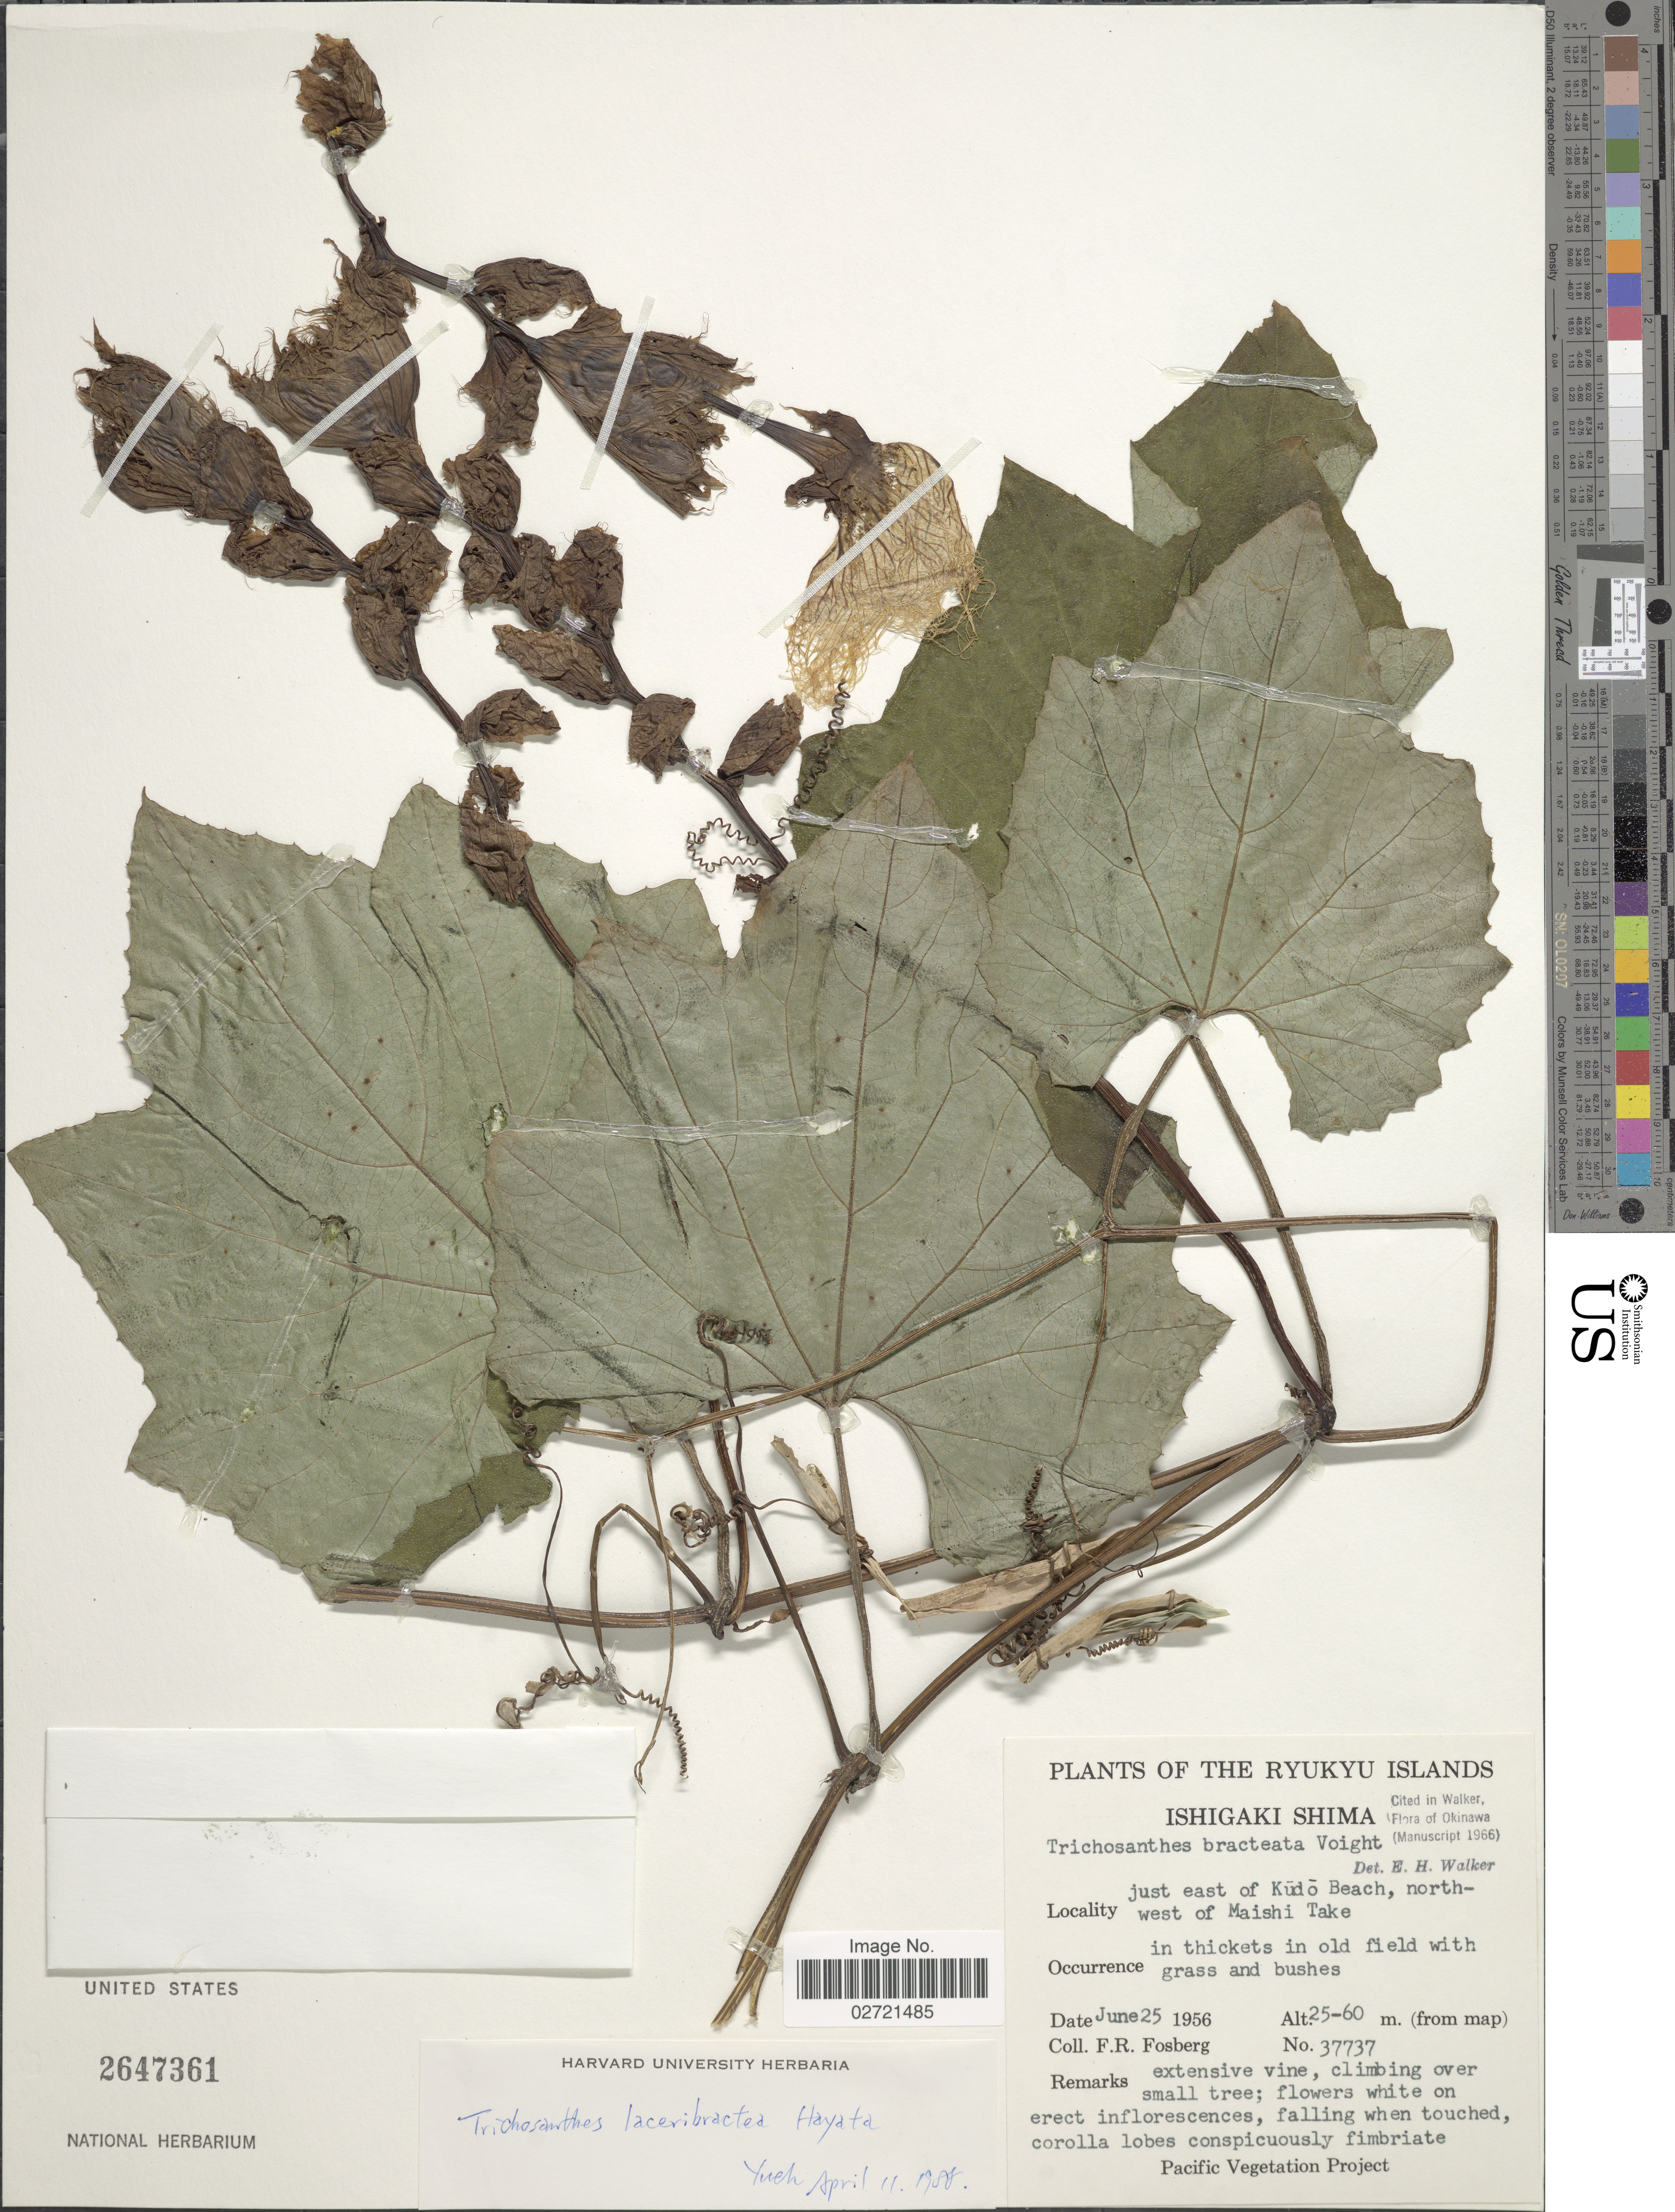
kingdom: Plantae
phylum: Tracheophyta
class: Magnoliopsida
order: Cucurbitales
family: Cucurbitaceae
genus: Trichosanthes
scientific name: Trichosanthes laceribractea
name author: Hayata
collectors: F. R. Fosberg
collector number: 37737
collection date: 1956-06-25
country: Japan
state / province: Okinawa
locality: The Ryukyu Islands, Ishigaki Shima, just east of Kudo Beach, northwest of Maishi Take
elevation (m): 25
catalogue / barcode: US 2647361